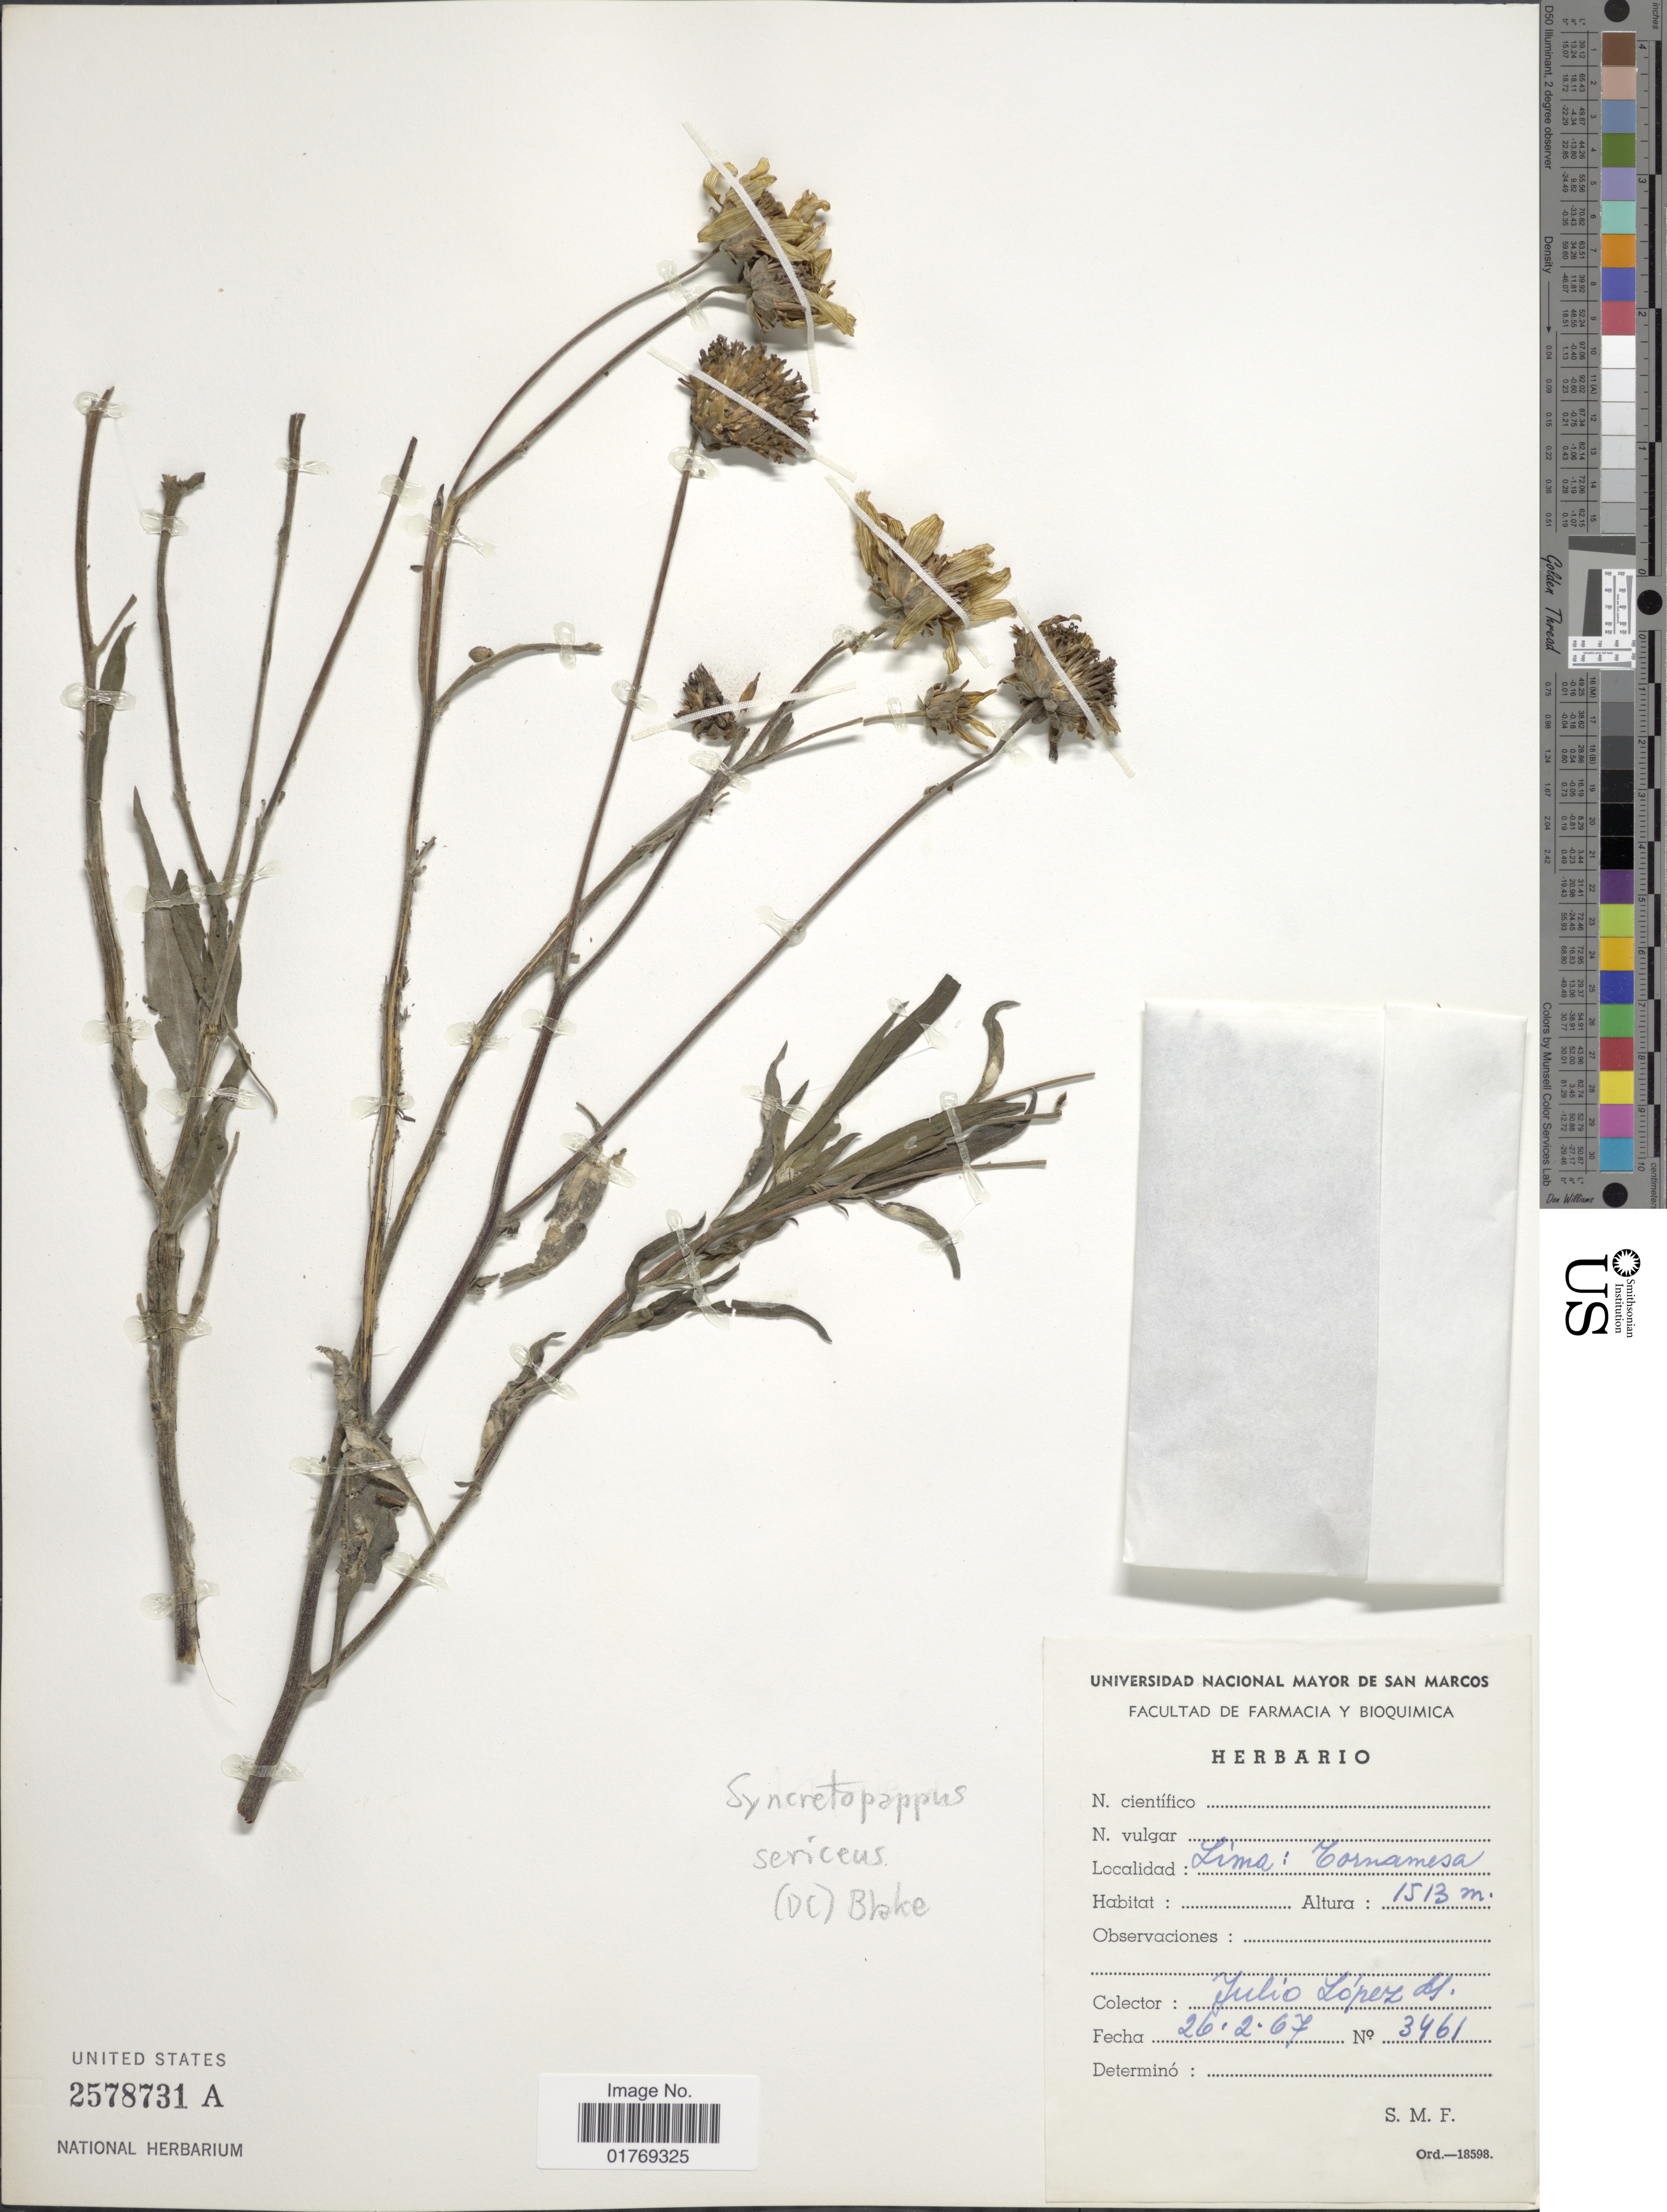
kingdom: Plantae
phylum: Tracheophyta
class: Magnoliopsida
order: Asterales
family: Asteraceae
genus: Syncretocarpus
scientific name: Syncretocarpus sericeus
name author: S.F. Blake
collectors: J. Lopez M.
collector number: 3461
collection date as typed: Transcribed d/m/y: 26/2/67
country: Peru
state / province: Lima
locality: Lima: Tornamesa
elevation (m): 1513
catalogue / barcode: US 2578731A